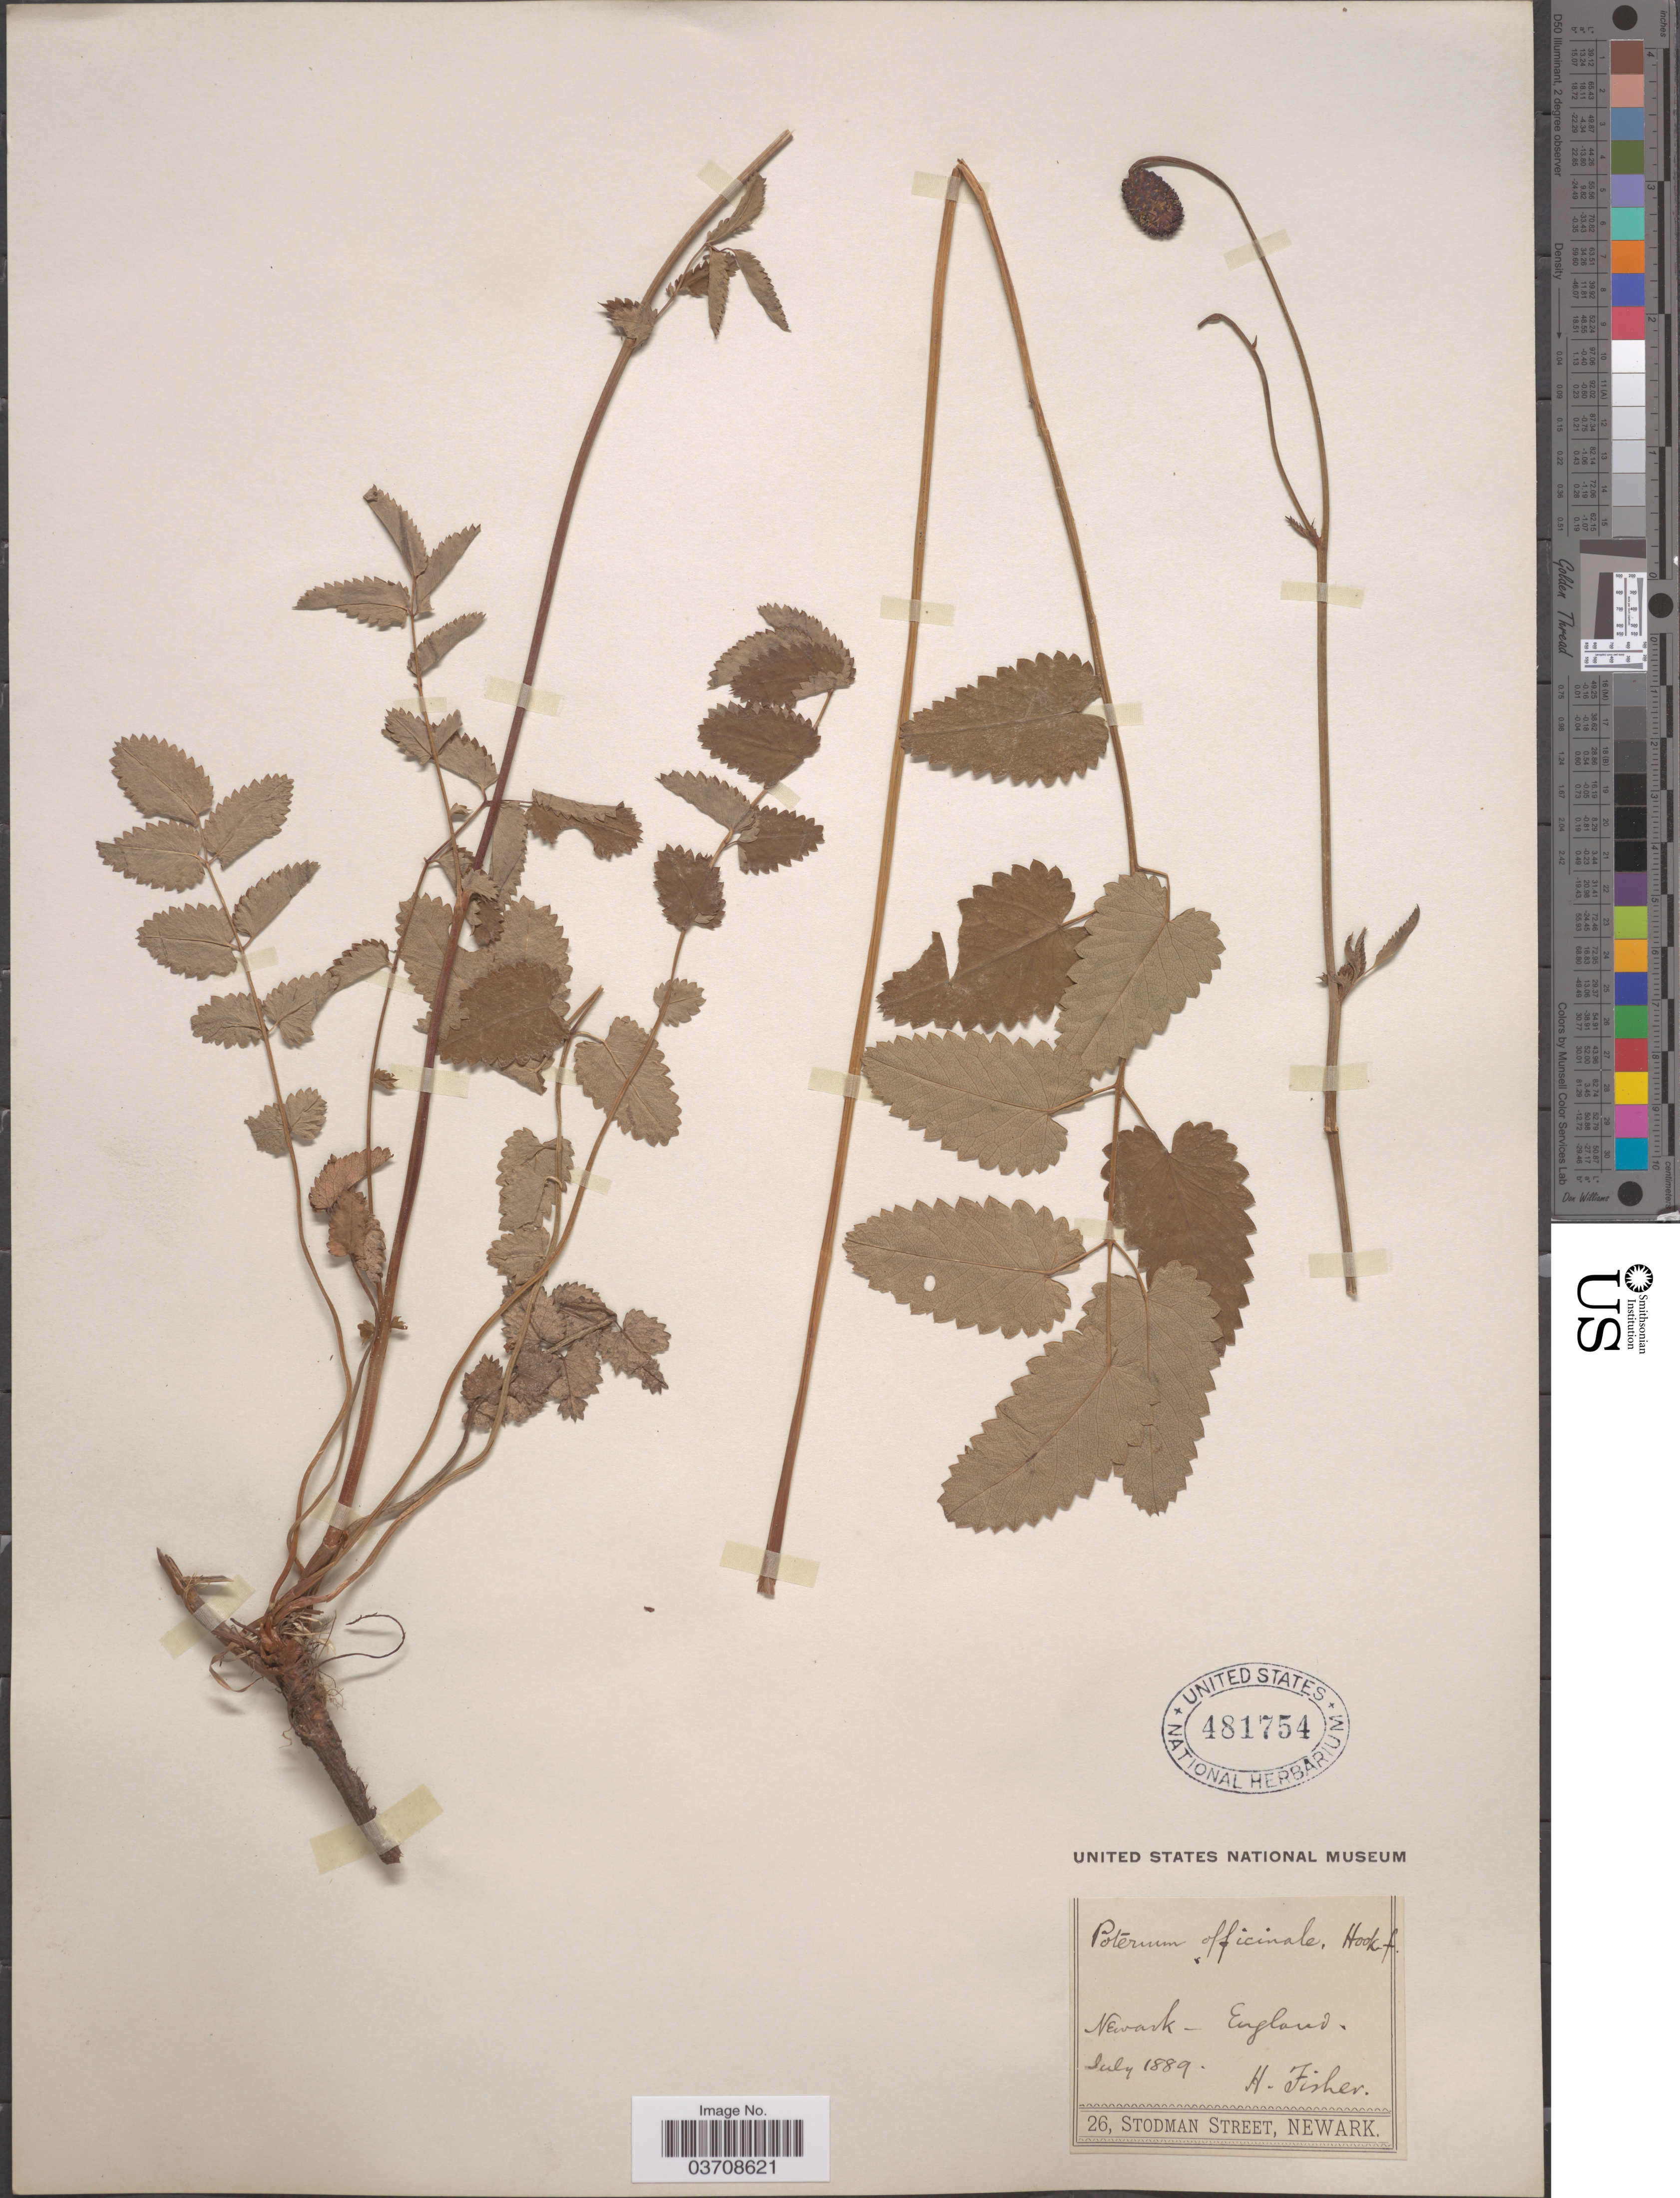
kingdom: Plantae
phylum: Tracheophyta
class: Magnoliopsida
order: Rosales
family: Rosaceae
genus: Sanguisorba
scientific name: Sanguisorba officinalis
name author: L.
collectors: H. Fisher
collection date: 1889-07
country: United Kingdom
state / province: England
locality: Newark.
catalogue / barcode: US 481754